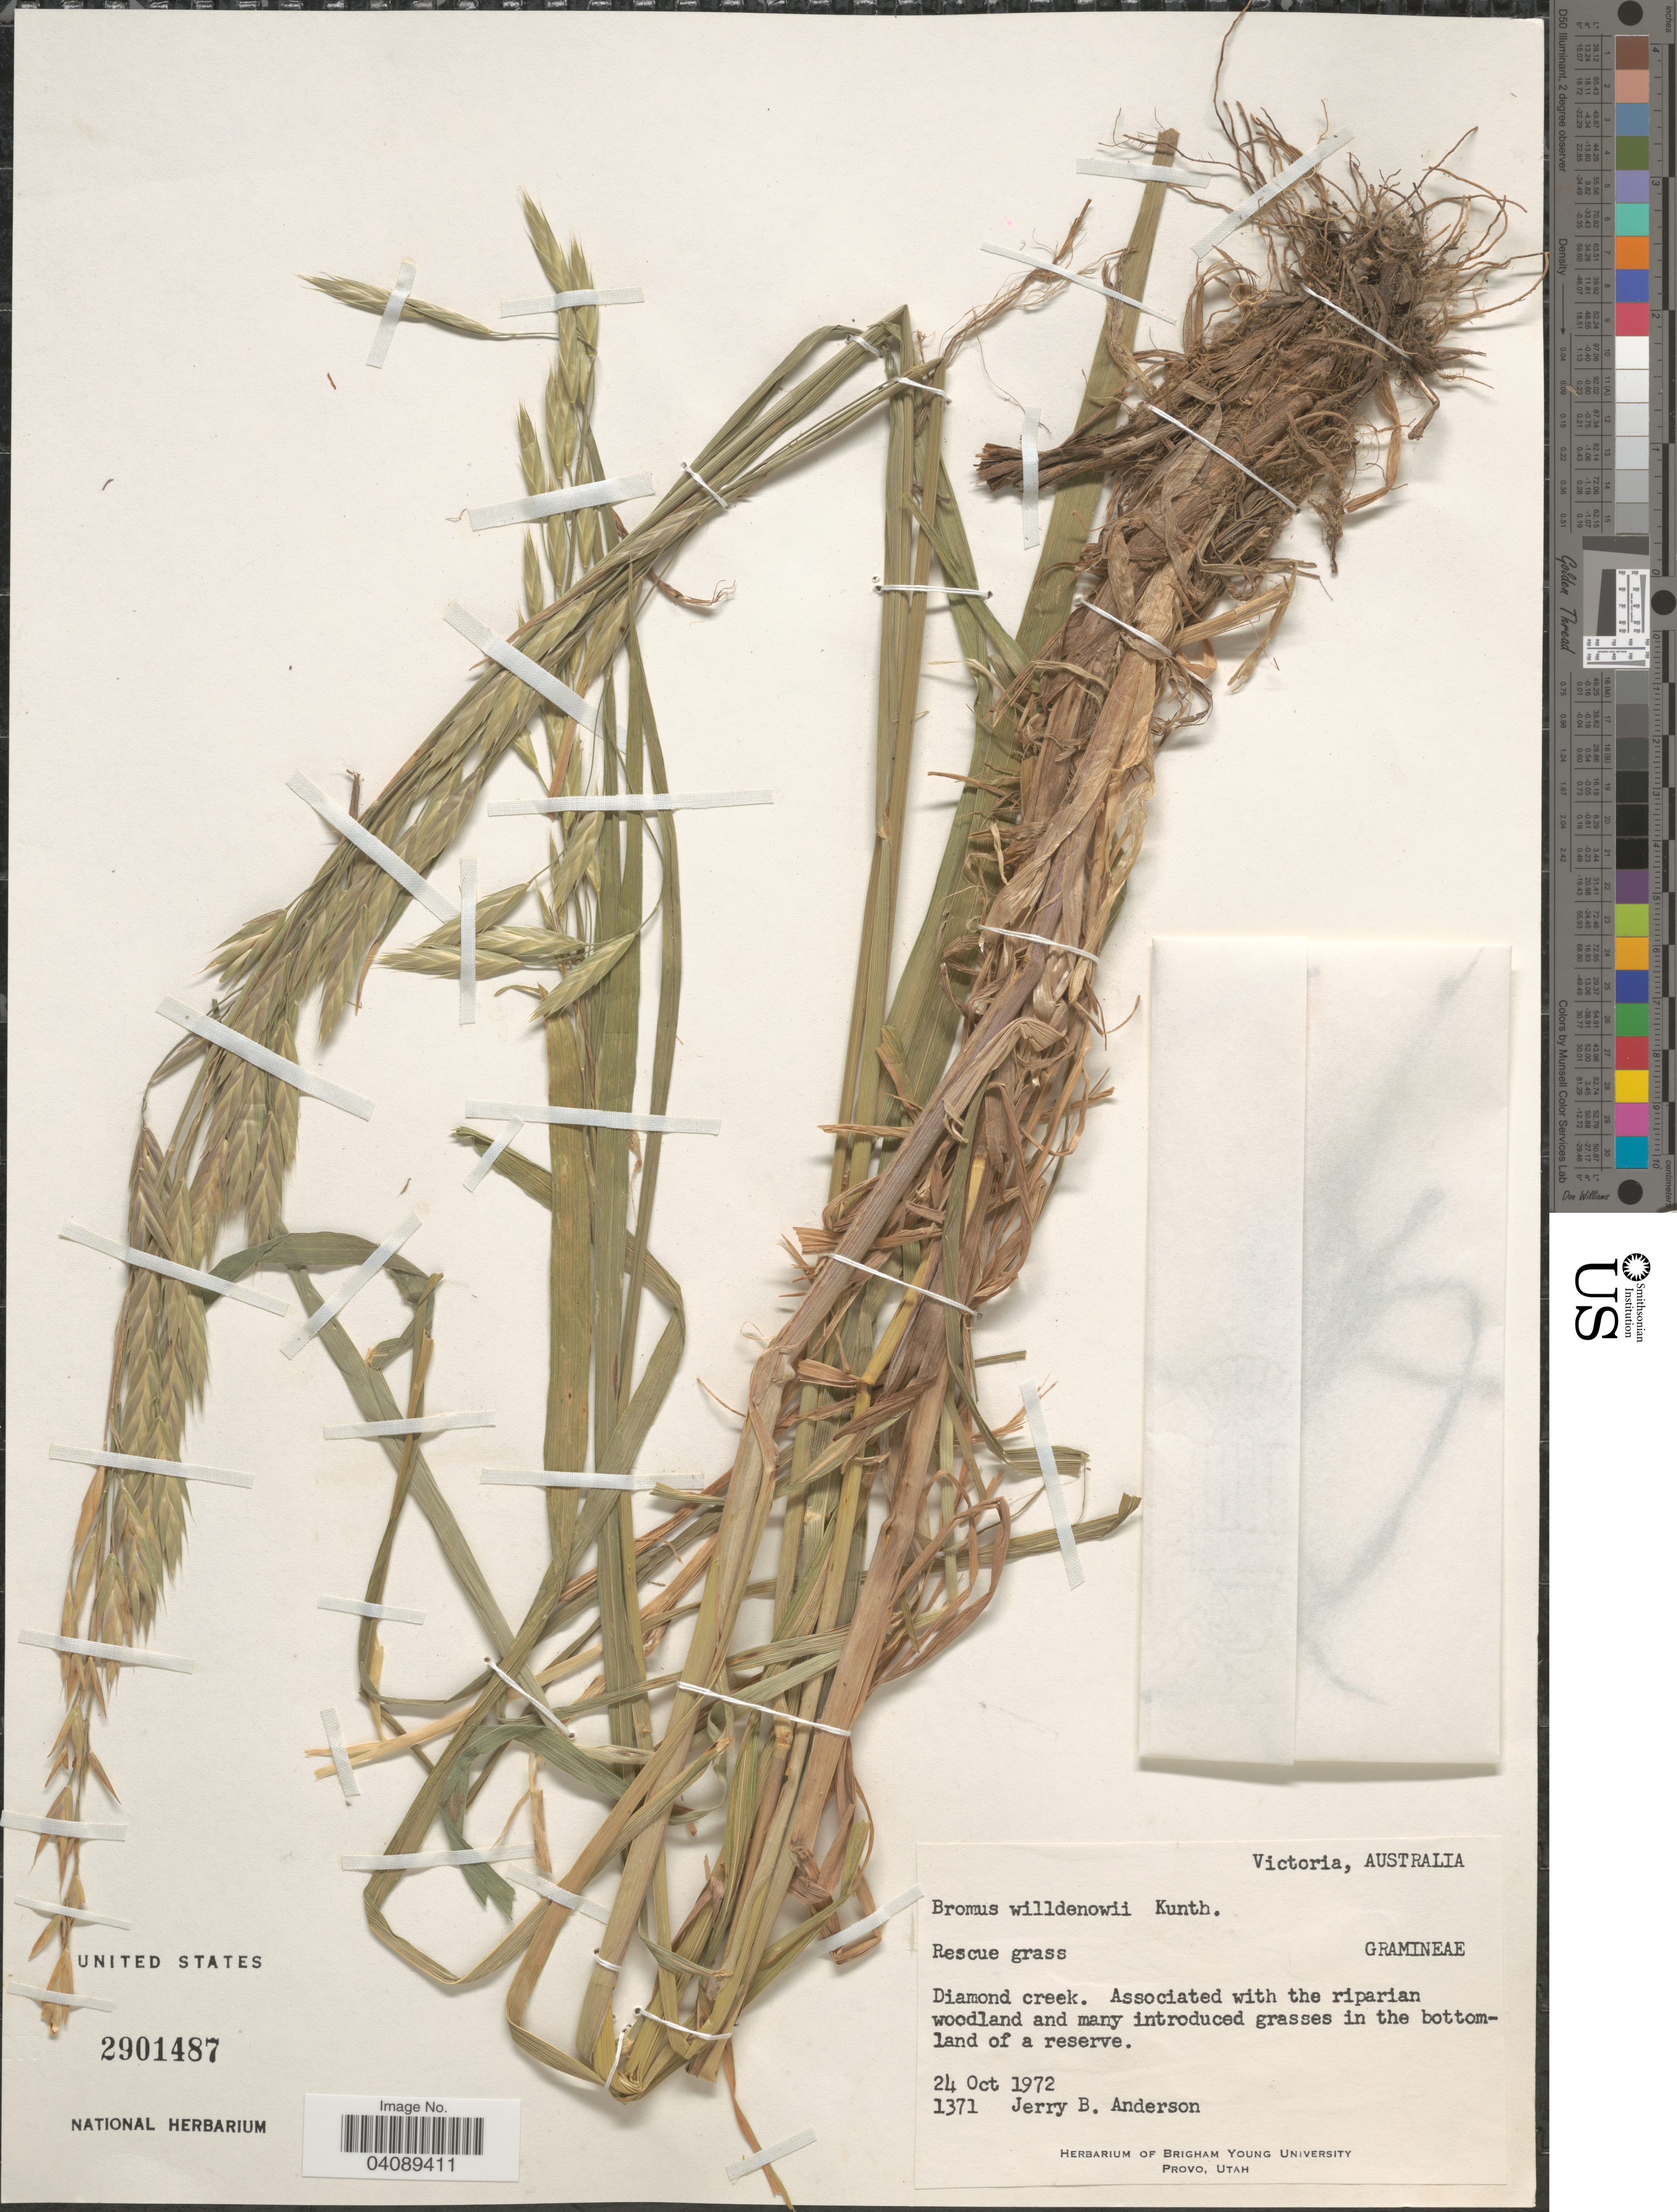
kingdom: Plantae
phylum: Tracheophyta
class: Liliopsida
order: Poales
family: Poaceae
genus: Bromus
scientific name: Bromus catharticus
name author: Vahl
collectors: J. B. Anderson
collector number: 1371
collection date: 1972-10-24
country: Australia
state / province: Victoria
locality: Victoria. Rescue grass. Diamond creek. Associated with the riparian woodland and many introduced grasses in the bottomland of a reserve.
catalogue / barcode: US 2901487